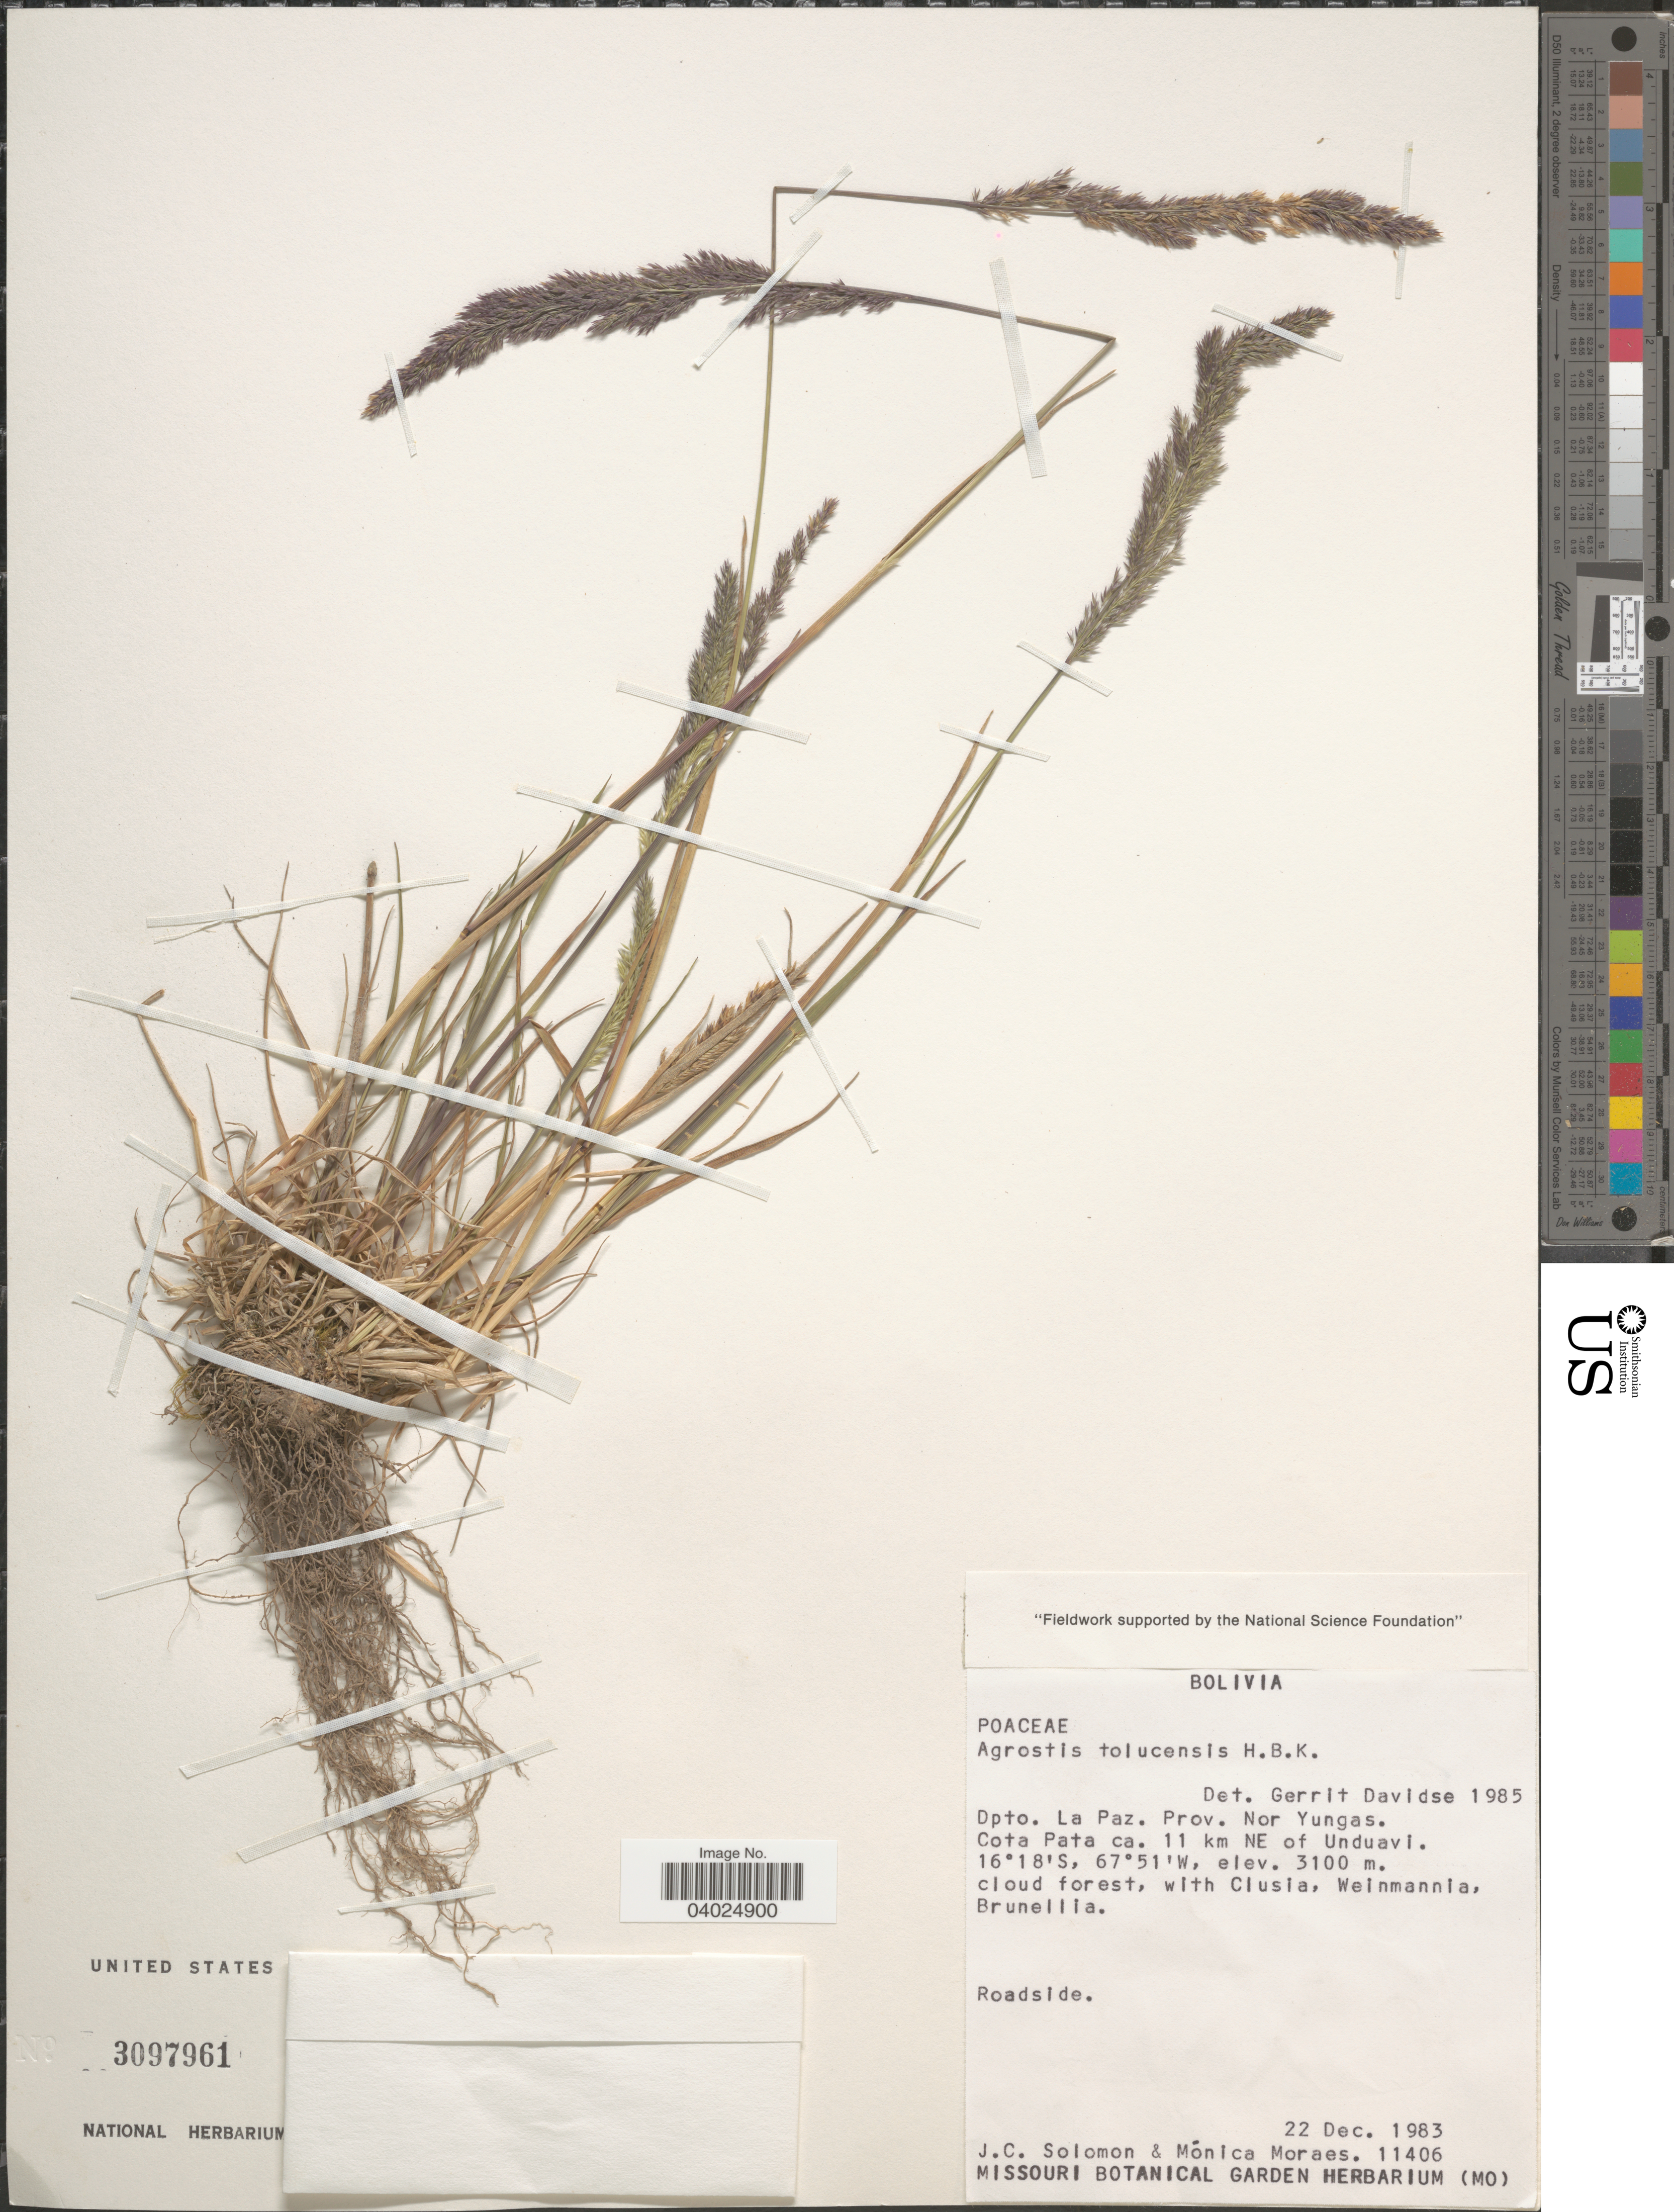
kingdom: Plantae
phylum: Tracheophyta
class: Liliopsida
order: Poales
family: Poaceae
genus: Agrostis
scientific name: Agrostis tolucensis Kunth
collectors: J. C. Solomon & M. Moraes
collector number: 11406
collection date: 1983-12-22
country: Bolivia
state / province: La Paz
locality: Dpto. La Paz. Prov. Nor Yungas. Cota Pata ca. 11 km NE of Unduavi.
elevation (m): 3100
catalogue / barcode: US 3097961